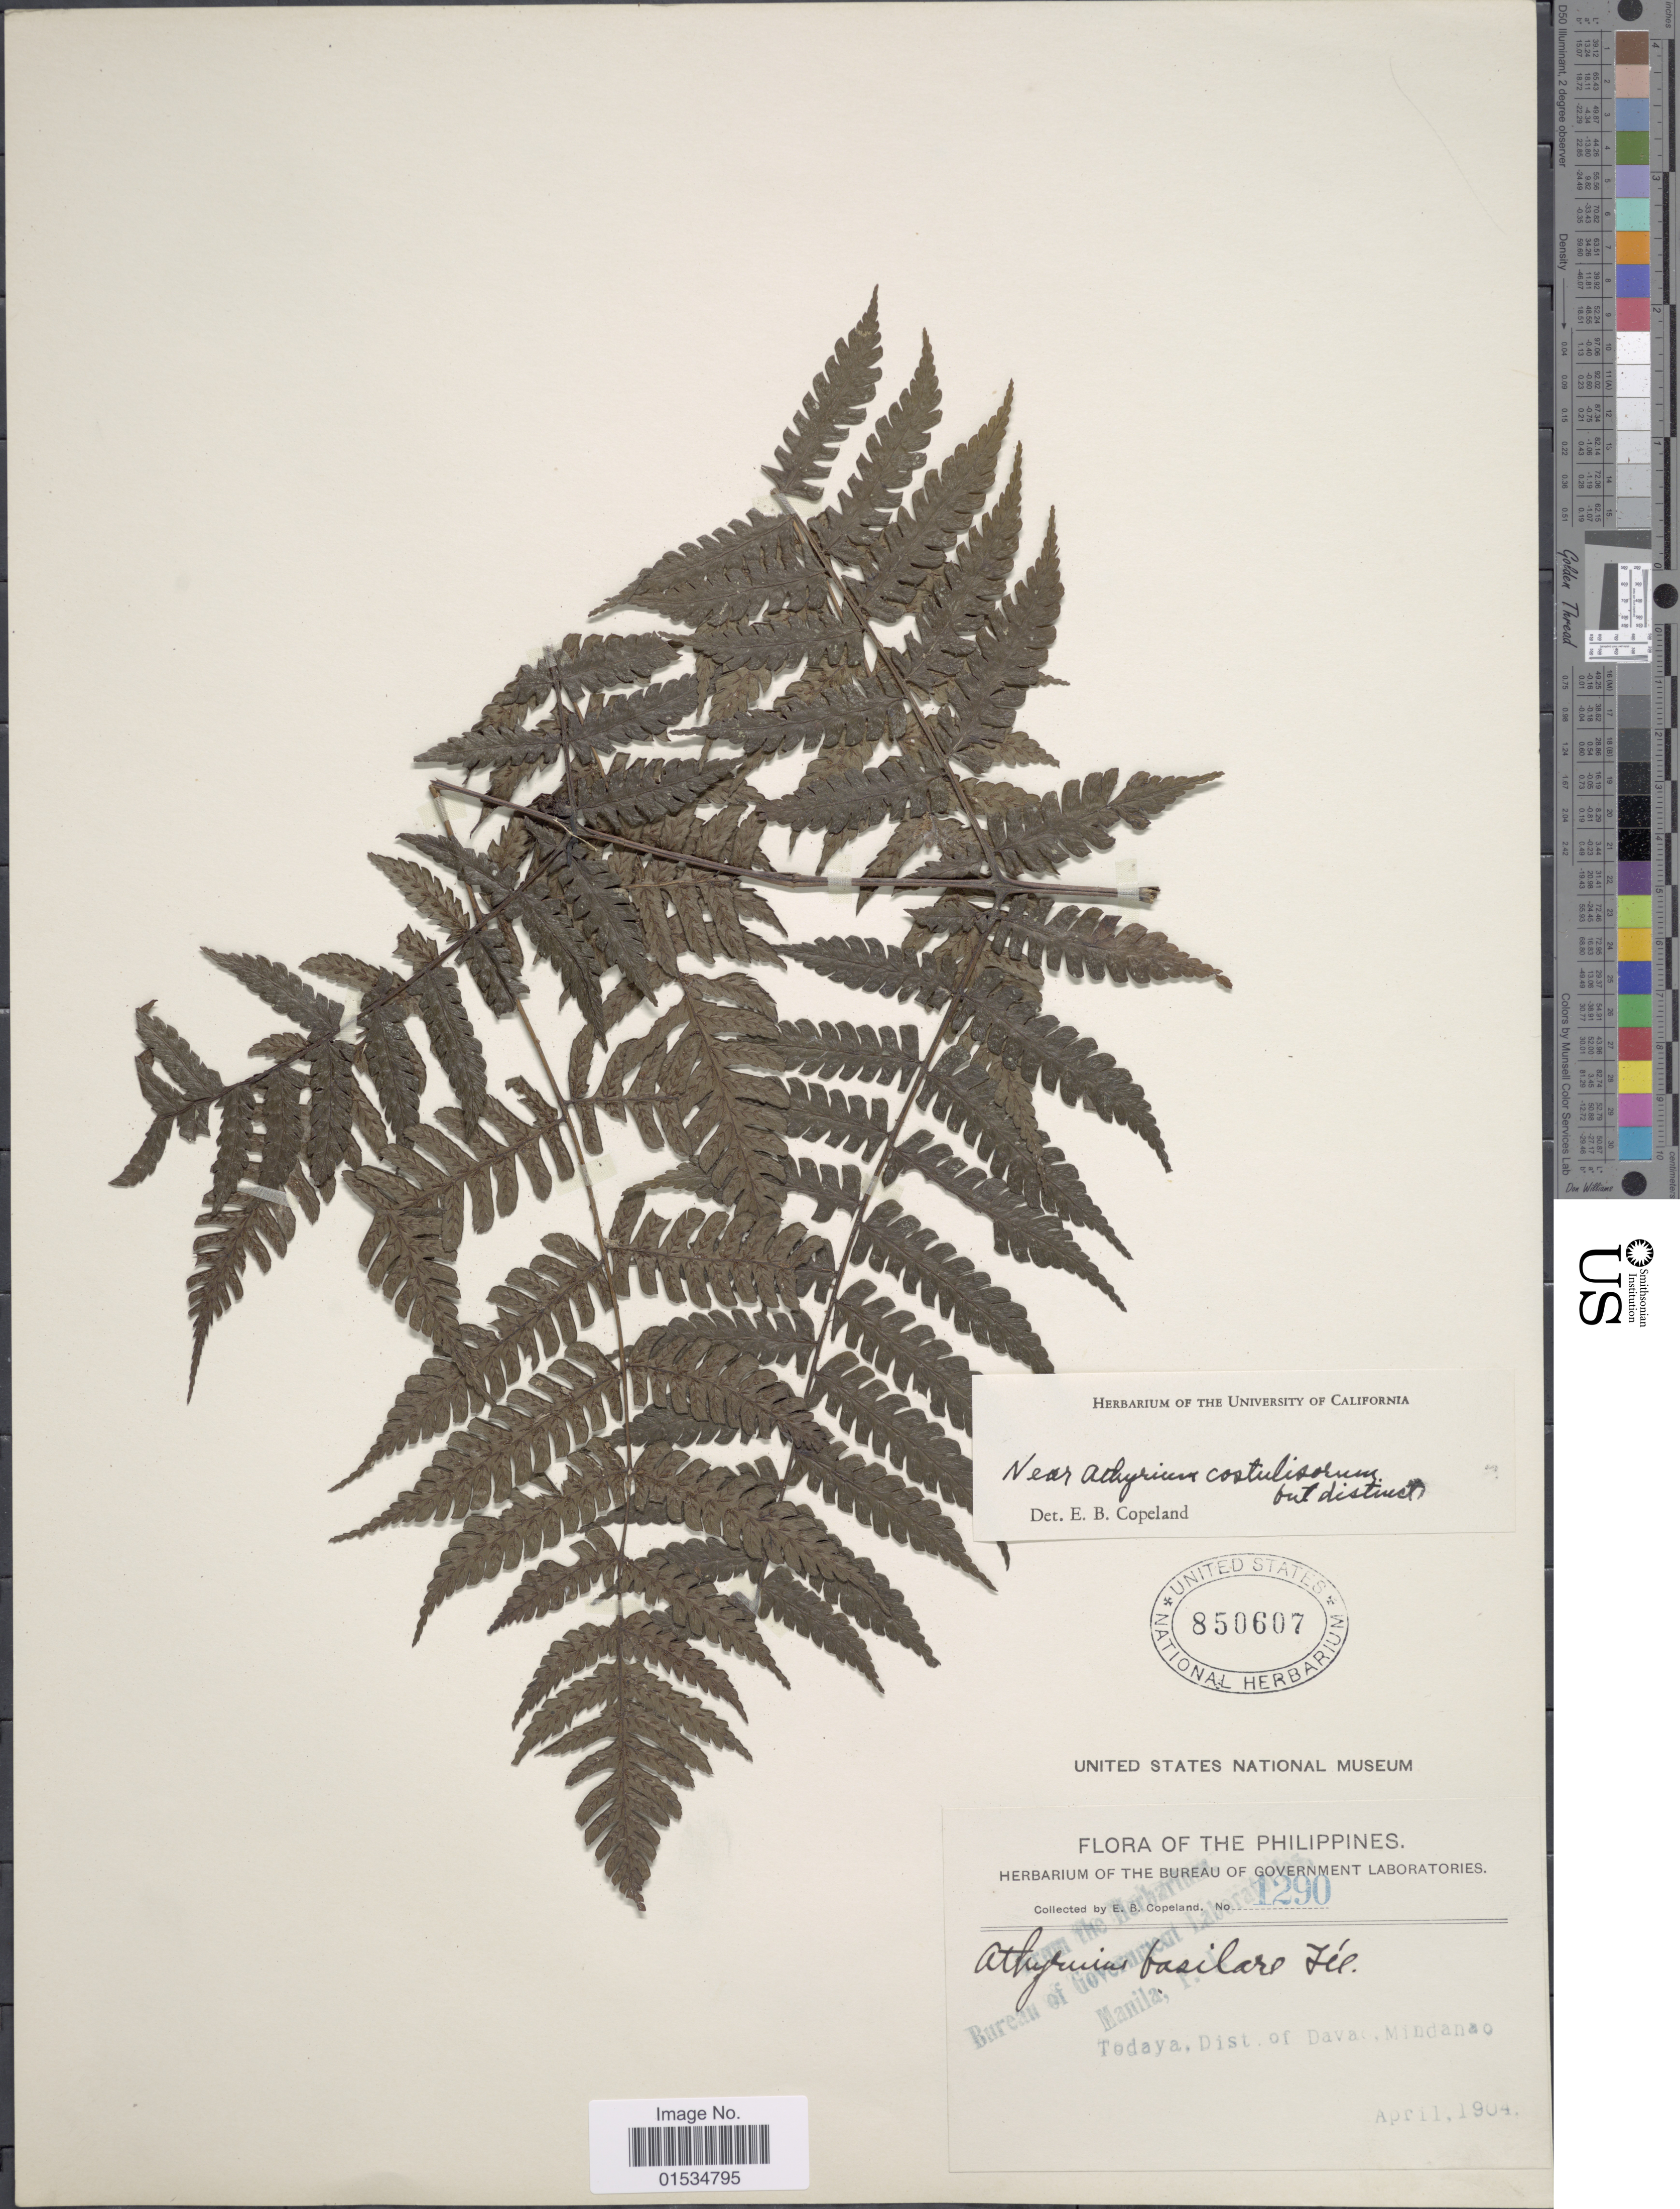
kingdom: Plantae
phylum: Tracheophyta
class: Polypodiopsida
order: Polypodiales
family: Athyriaceae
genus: Diplazium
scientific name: Diplazium costulisorum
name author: (Copel.) C. Chr.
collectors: E. B. Copeland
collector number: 1290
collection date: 1904-04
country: Philippines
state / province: Davao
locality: Todaya, Dist. of Davao, Mindanao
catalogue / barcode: US 850607